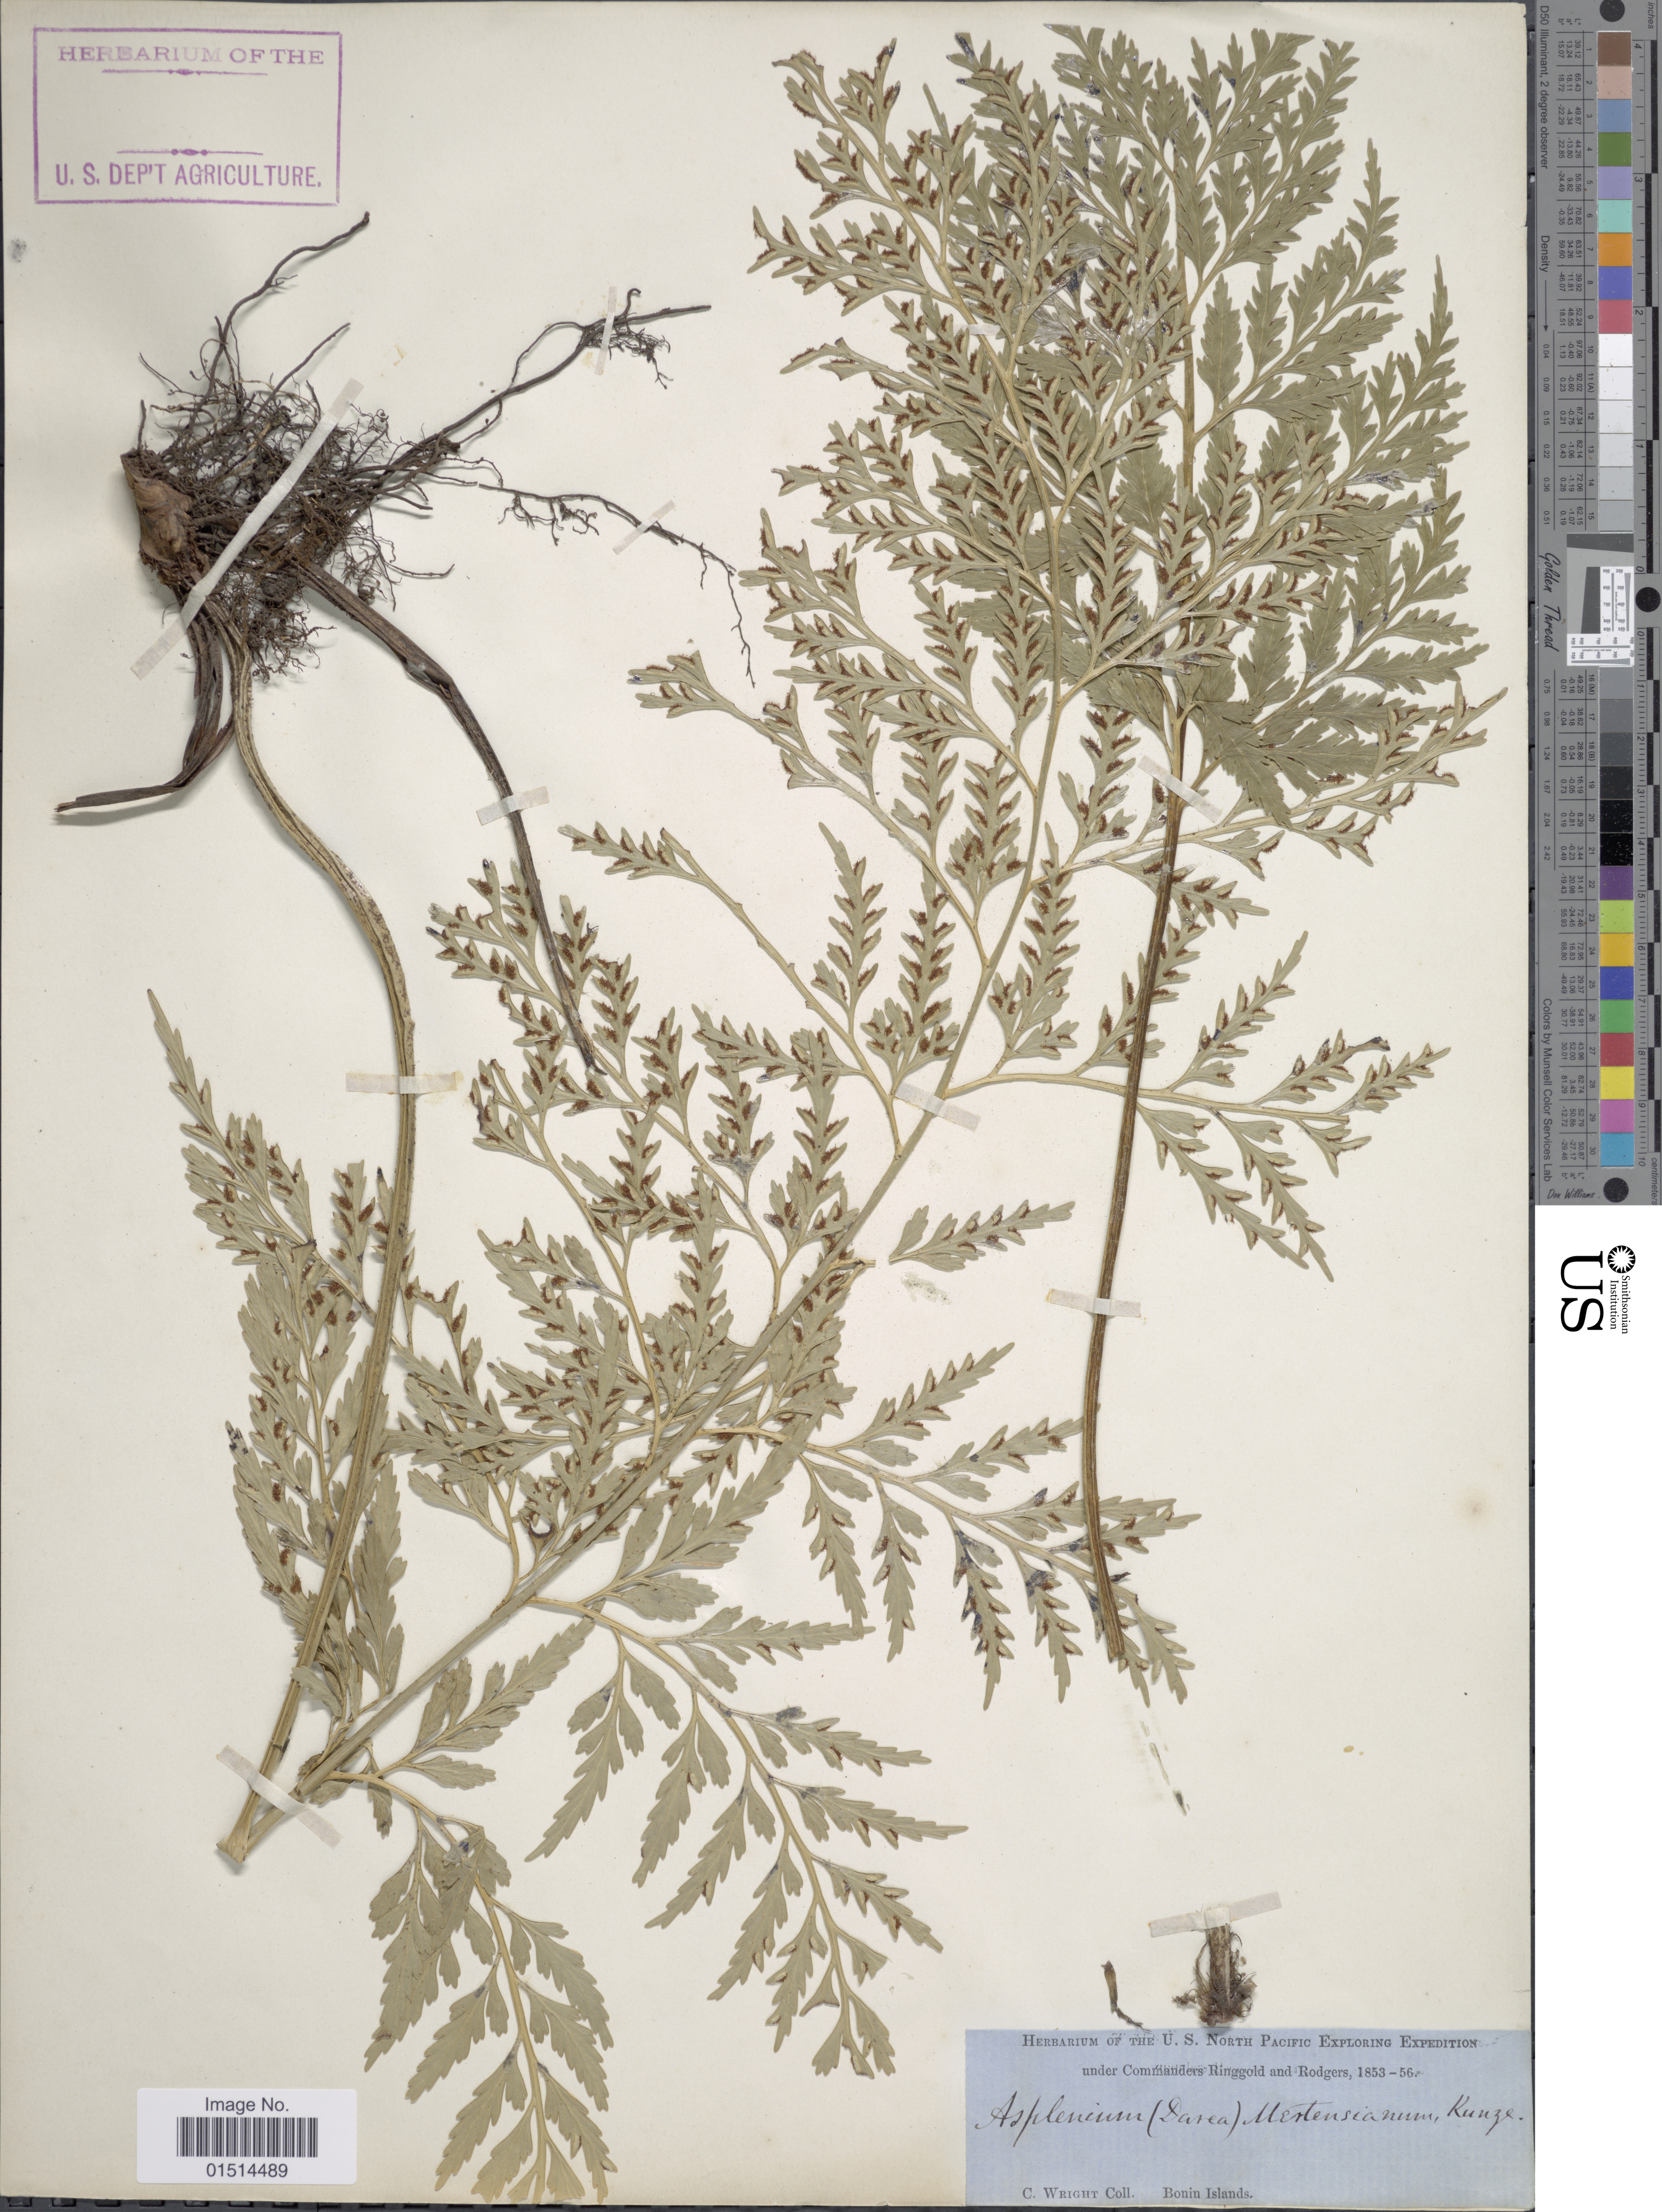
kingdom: Plantae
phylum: Tracheophyta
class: Polypodiopsida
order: Polypodiales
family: Aspleniaceae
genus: Asplenium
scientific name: Asplenium bulbiferum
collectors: C. Wright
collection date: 1853/1856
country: Japan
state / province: Tokyo, Federal City of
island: Bonin Islands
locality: Bonin Islands